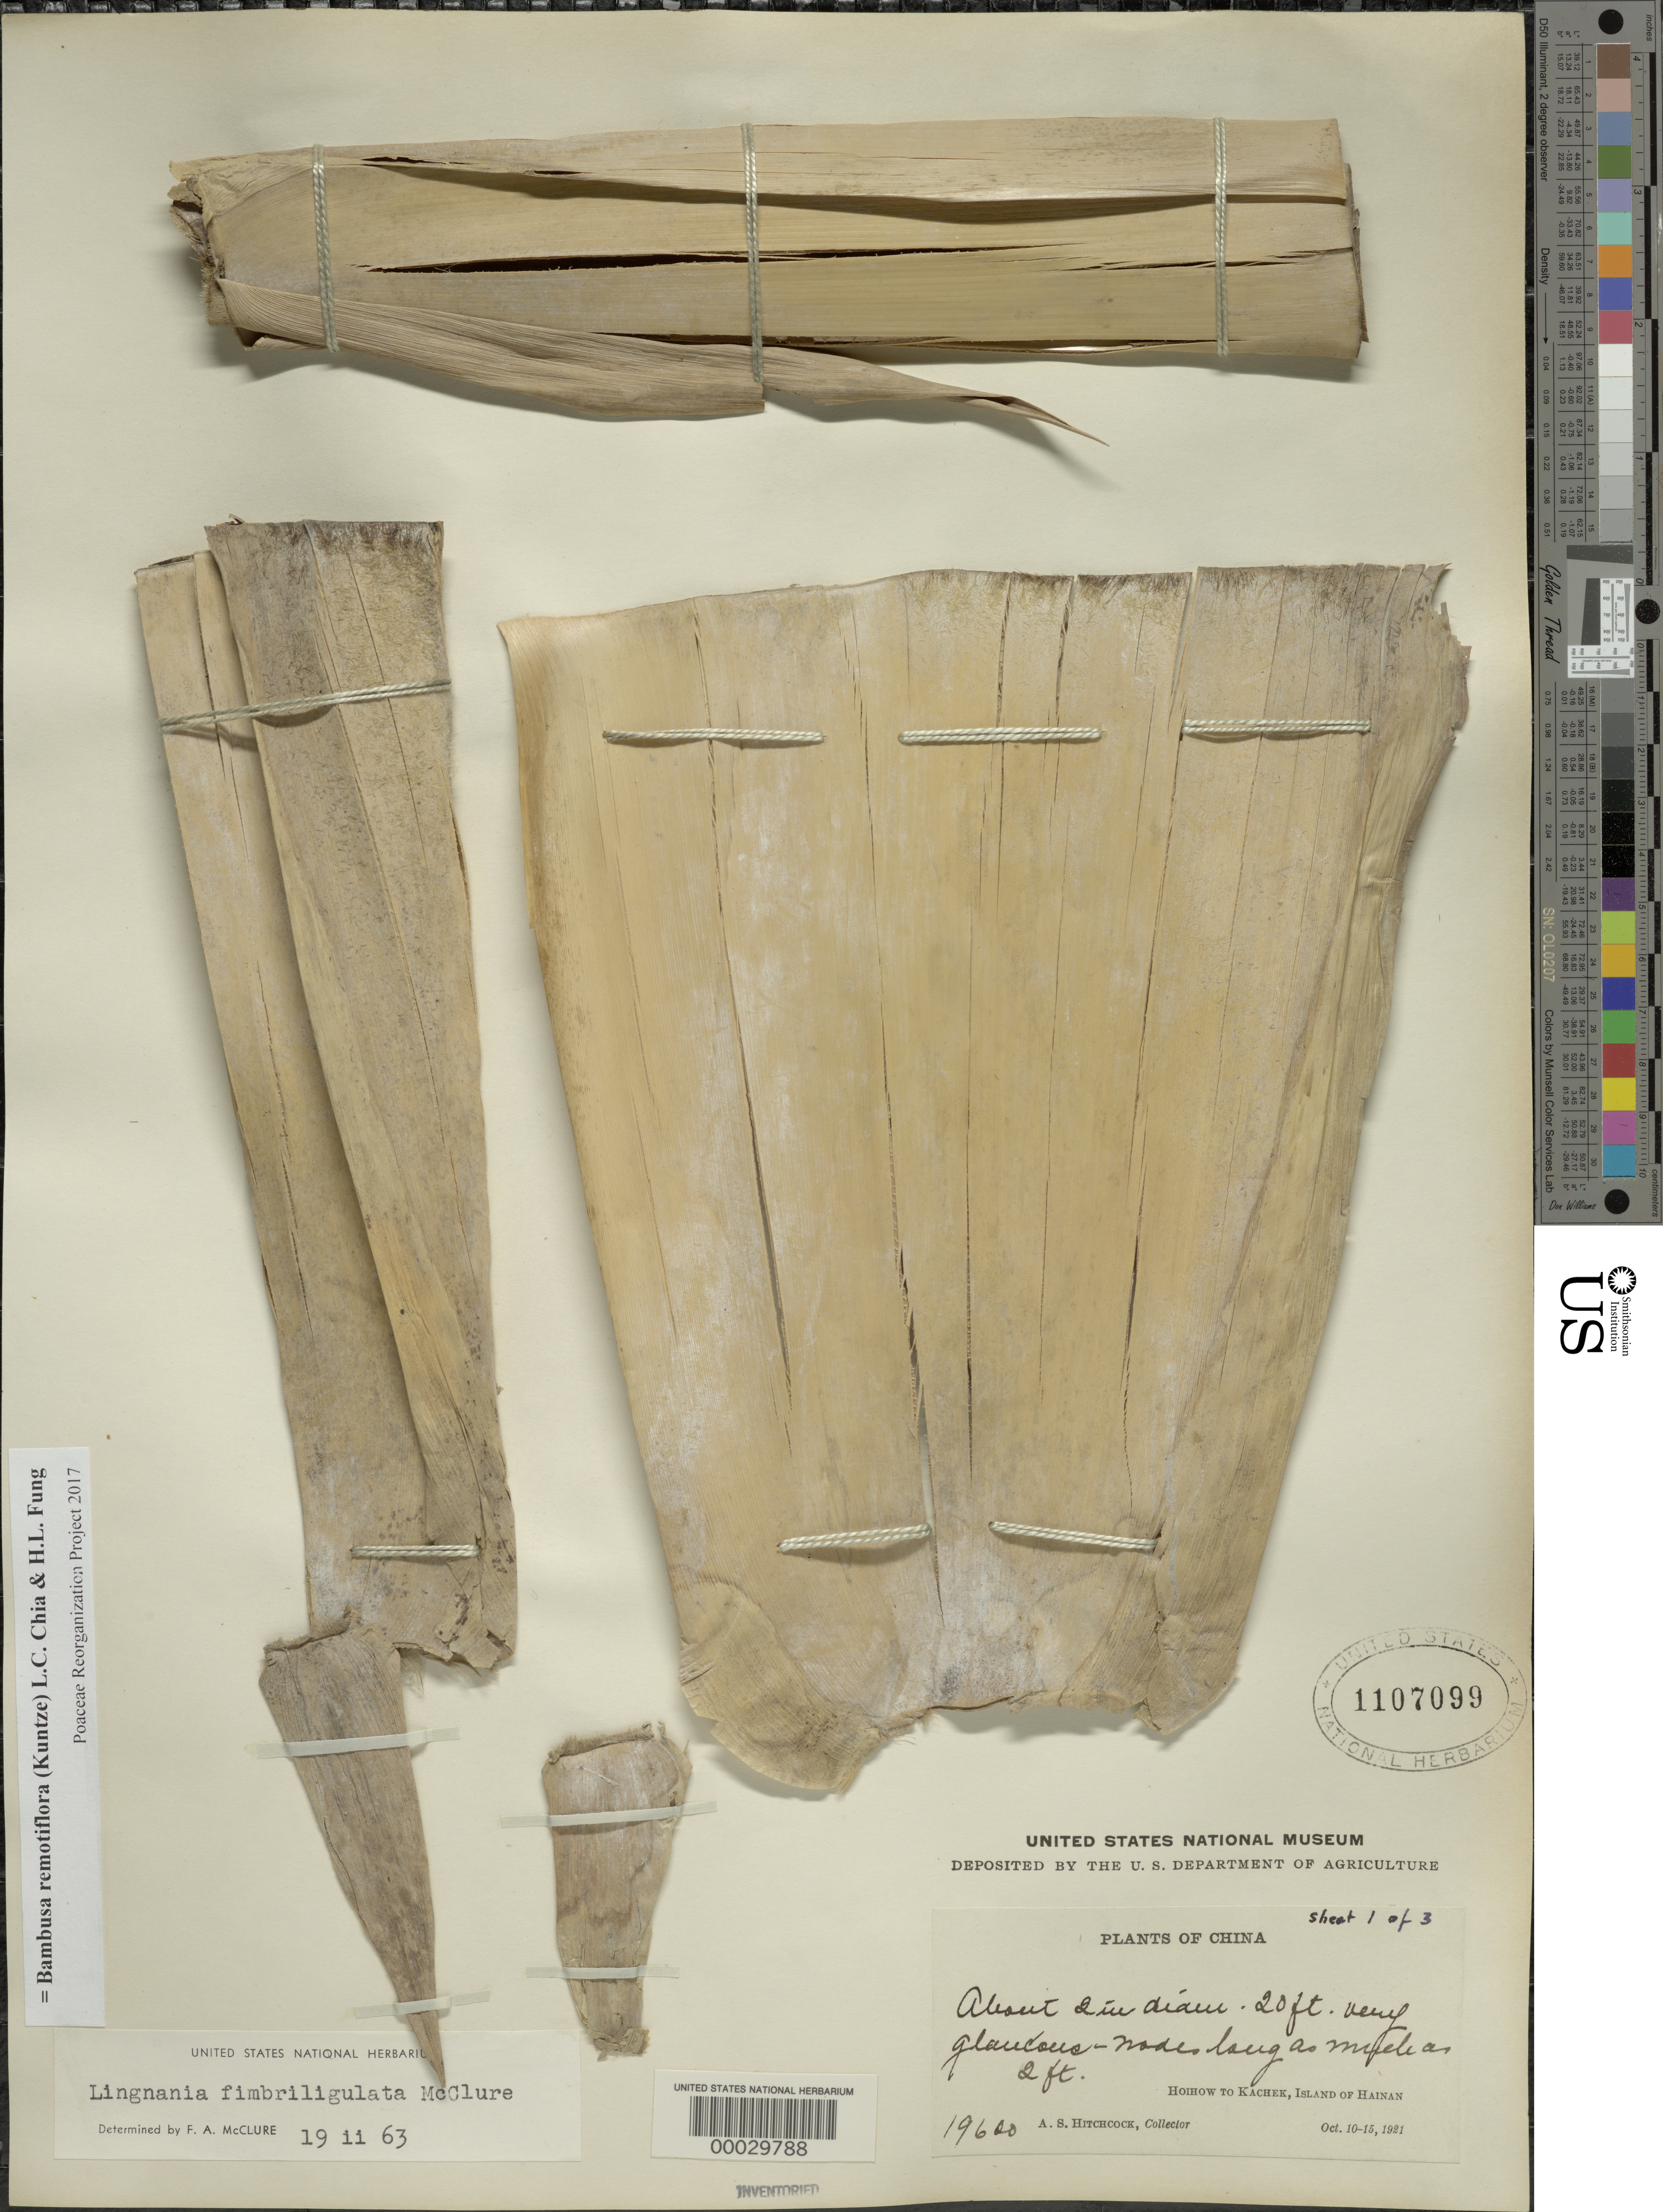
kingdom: Plantae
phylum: Tracheophyta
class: Liliopsida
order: Poales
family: Poaceae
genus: Bambusa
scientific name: Bambusa remotiflora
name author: (Kuntze) Chia & H.L. Fung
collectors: A. S. Hitchcock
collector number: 19600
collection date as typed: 10 Oct 1921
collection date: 1921-10-10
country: China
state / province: Hainan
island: Hainan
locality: Hoihow to kachek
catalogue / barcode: US 1107099